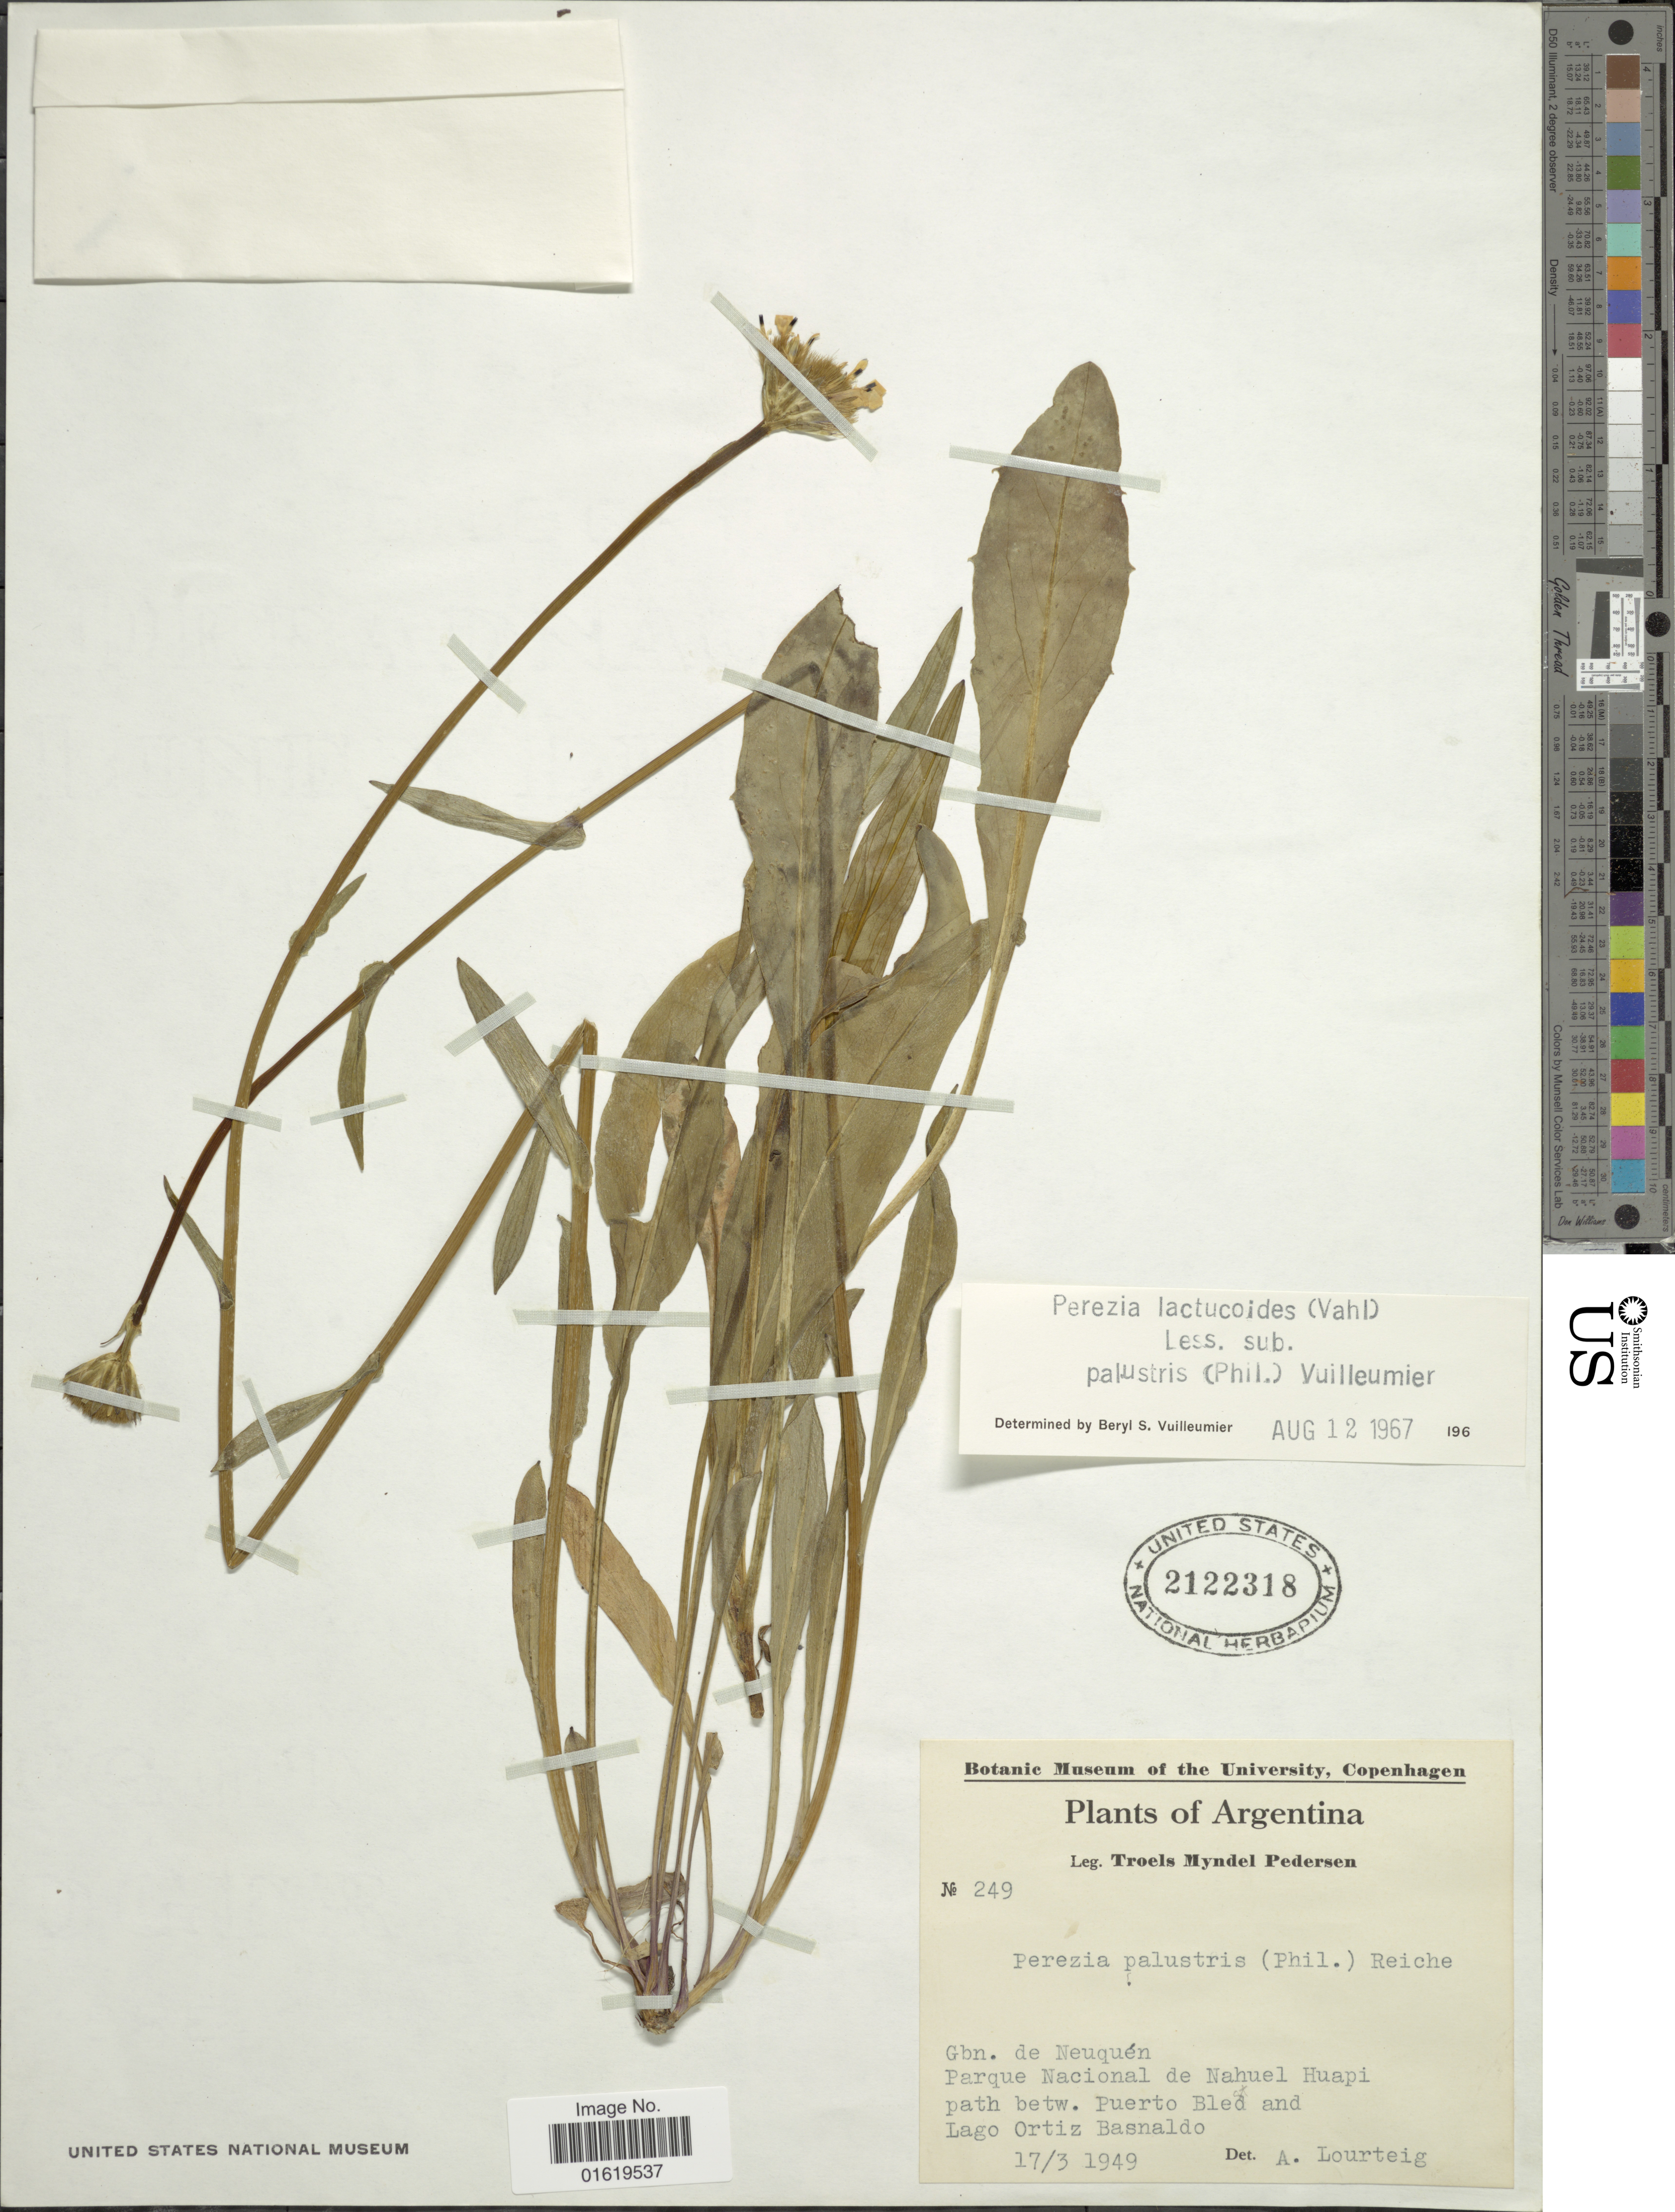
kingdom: Plantae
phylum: Tracheophyta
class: Magnoliopsida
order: Asterales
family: Asteraceae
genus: Perezia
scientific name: Perezia lactucoides subsp. palustris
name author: (Phil.) Vuilleum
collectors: T. Pederson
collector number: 249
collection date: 1949-03-17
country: Argentina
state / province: Neuquen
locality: Gbn. de Neuquén. Parque Nacional de Nahuel Huapi. Path betw. Puerto Bled and Lago Ortiz Basnaldo.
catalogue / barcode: US 2122318